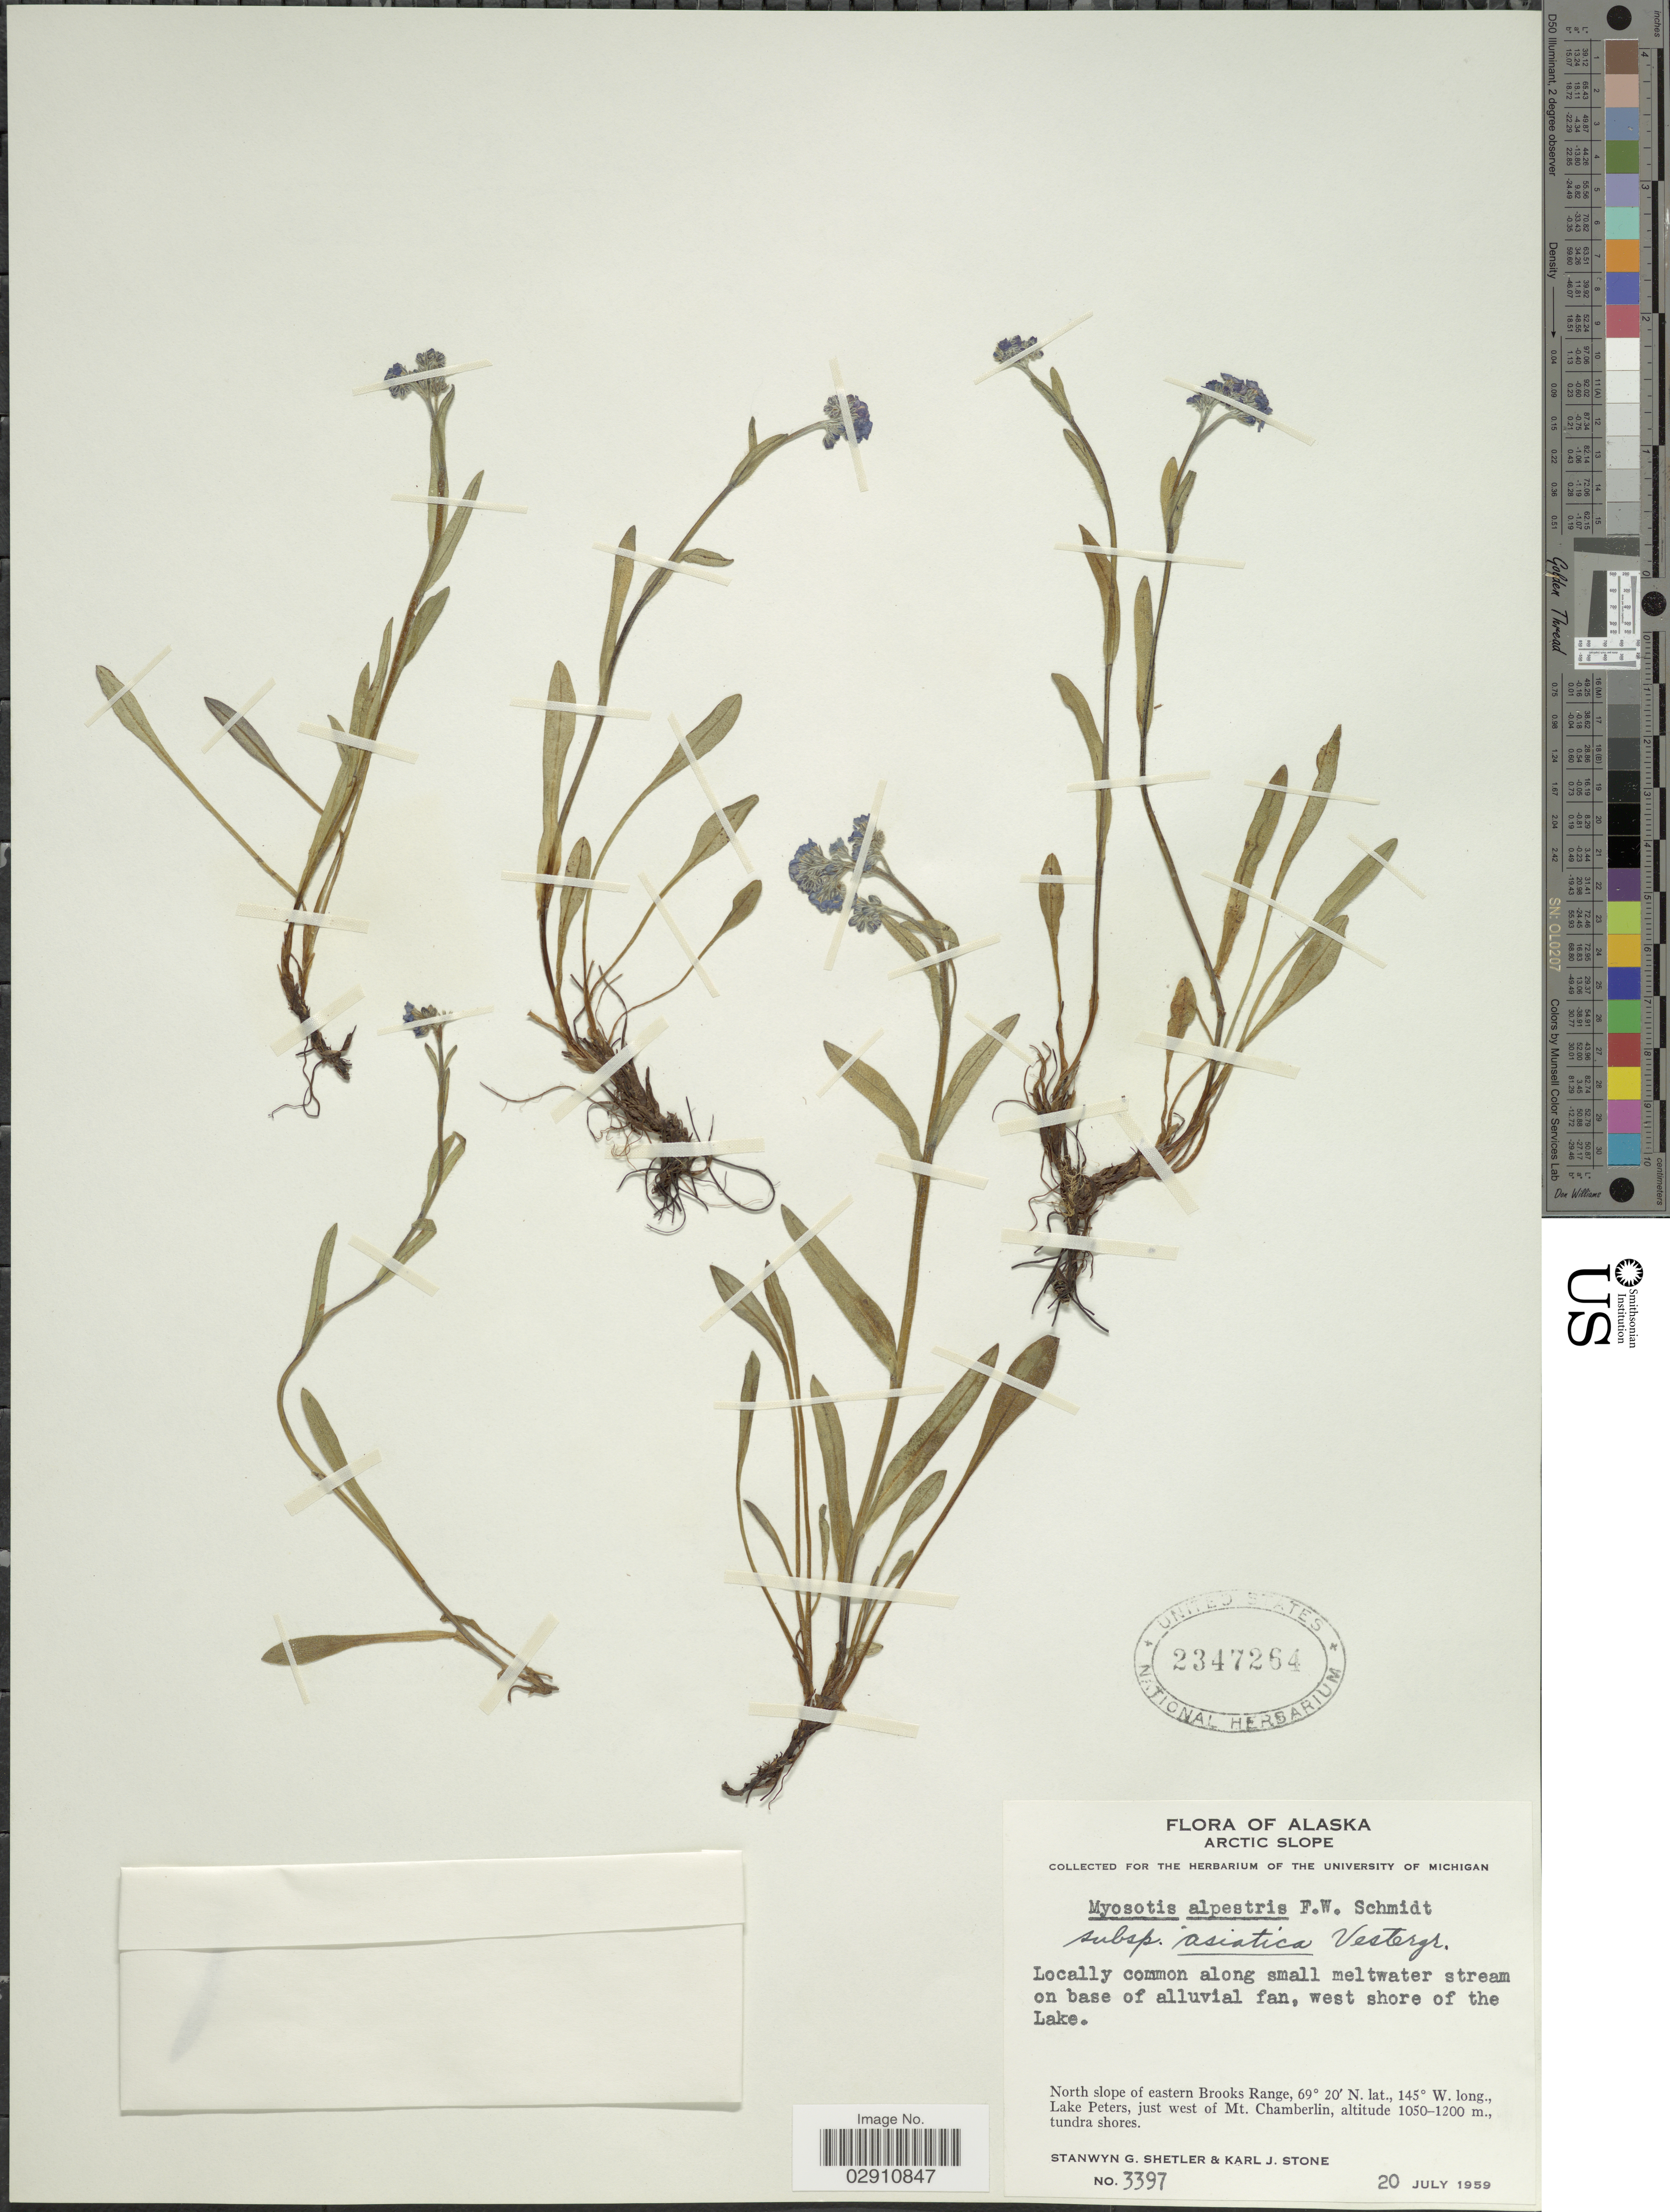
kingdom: Plantae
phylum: Tracheophyta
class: Magnoliopsida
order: Boraginales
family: Boraginaceae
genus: Myosotis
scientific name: Myosotis alpestris subsp. asiatica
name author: Vestergr.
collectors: S. Shetler & K. J. Stone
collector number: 3397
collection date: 1959-07-20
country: United States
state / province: Alaska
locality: Arctic Slope. North slope of eastern Brooks Range, Lake Peters, just west of Mt. Chamberlin.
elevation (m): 1050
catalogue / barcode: US 2347264